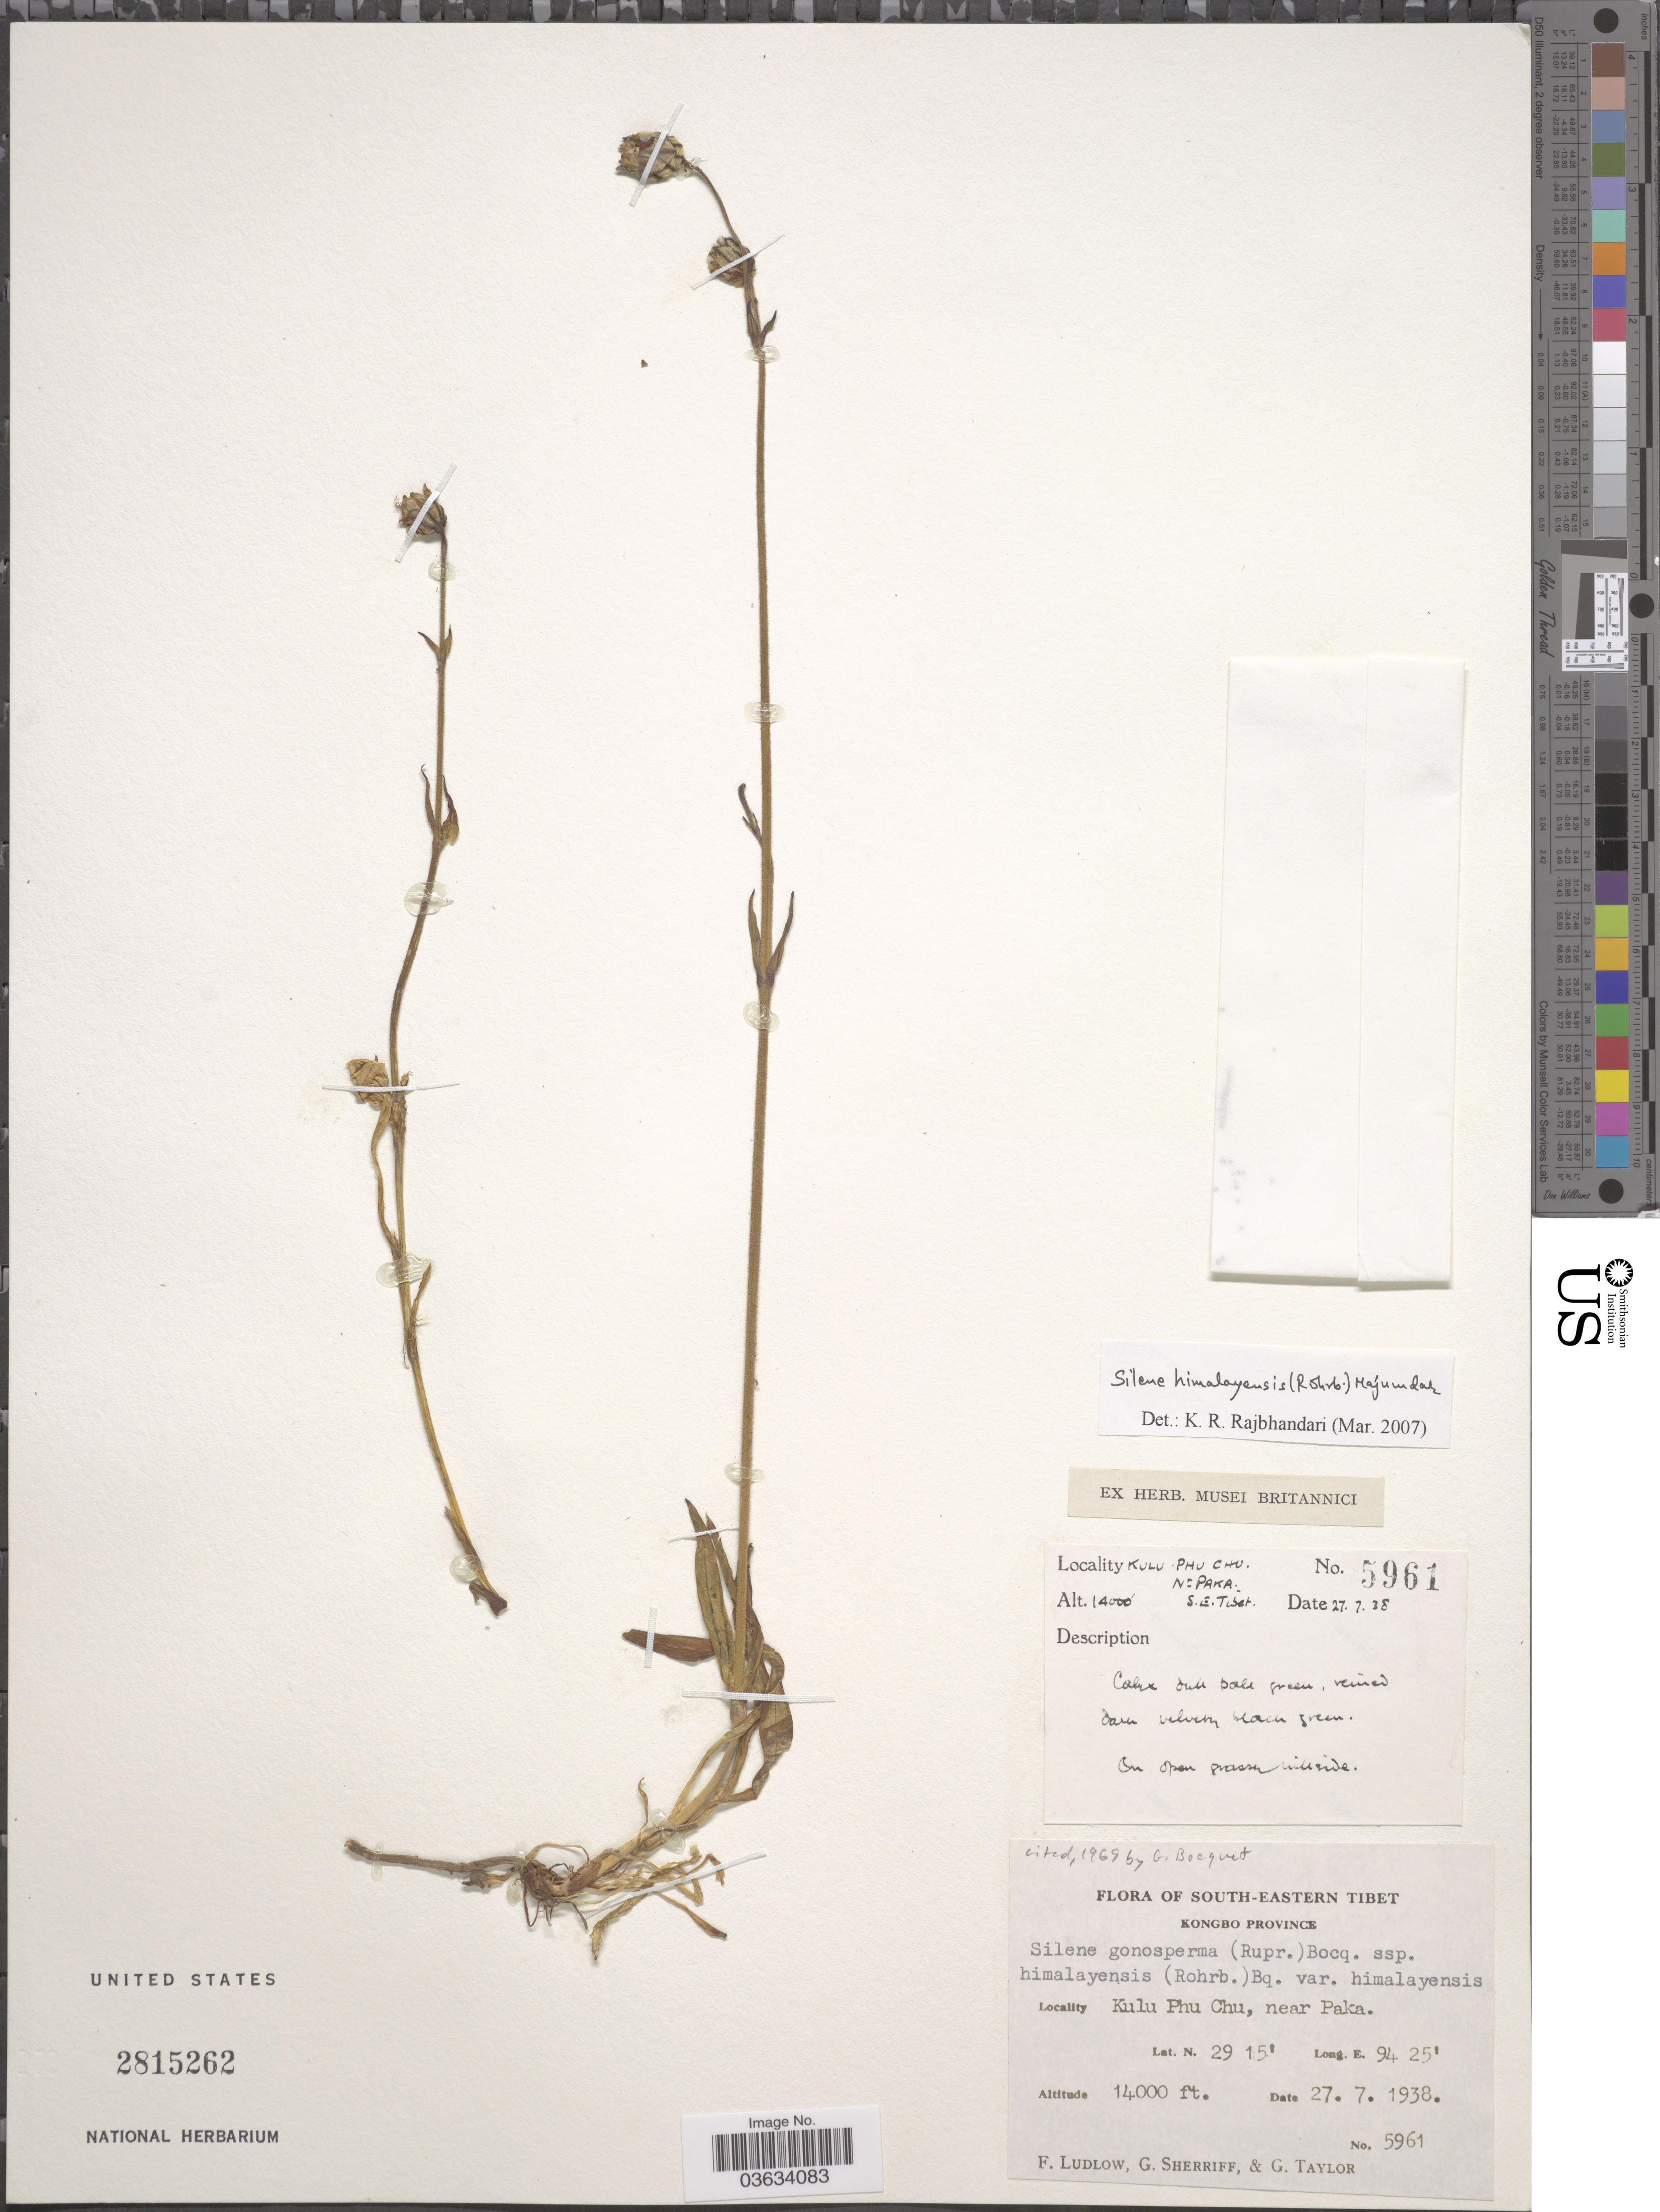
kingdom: Plantae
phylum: Tracheophyta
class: Magnoliopsida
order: Caryophyllales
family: Caryophyllaceae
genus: Silene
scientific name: Silene himalayensis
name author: (Rohrb.) Majumdar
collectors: F. Ludlow, G. Sherriff & G. Taylor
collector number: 5961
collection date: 1938-07-27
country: China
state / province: Xizang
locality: South-eastern Tibet. Kongbo Province. Kulu Phu Chu, near Paka.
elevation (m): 4267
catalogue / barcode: US 2815262